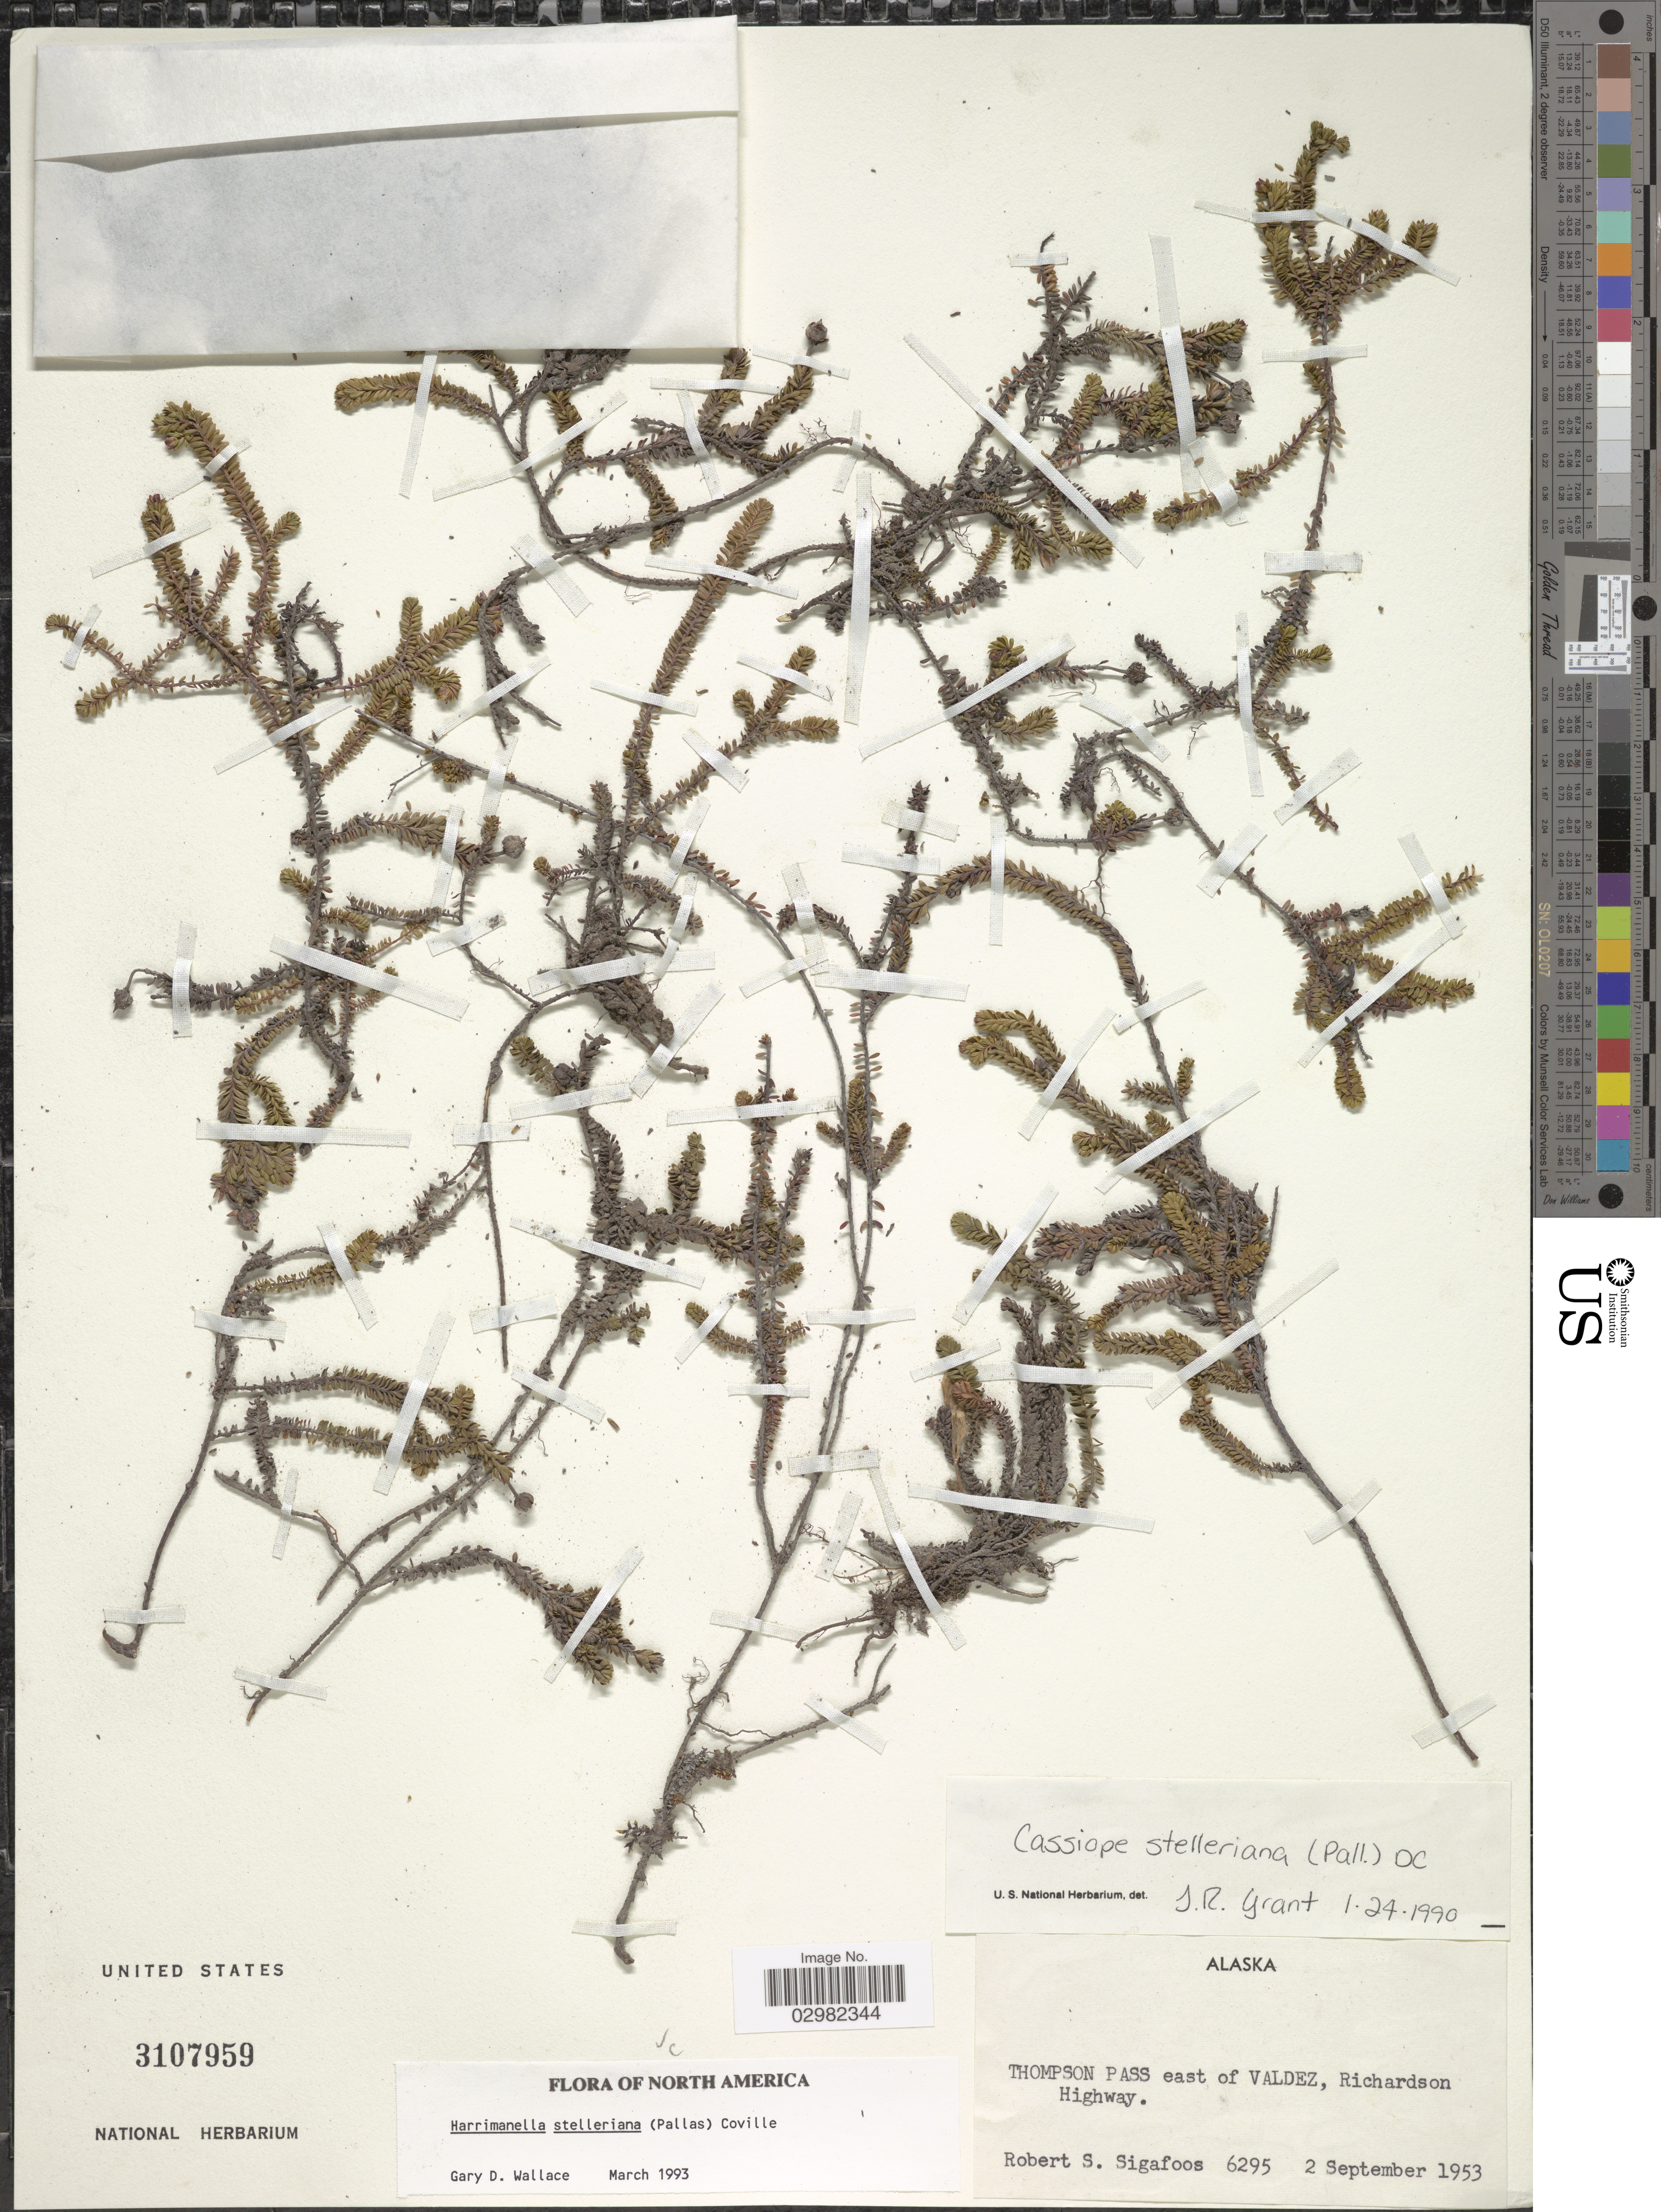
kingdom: Plantae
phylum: Tracheophyta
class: Magnoliopsida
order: Ericales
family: Ericaceae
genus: Harrimanella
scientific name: Harrimanella stelleriana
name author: (Pall.) Coville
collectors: R. Sigafoos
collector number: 6295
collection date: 1953-09-02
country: United States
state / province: Alaska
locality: Thompson Pass east of Valdez, Richardson Highway.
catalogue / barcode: US 3107959